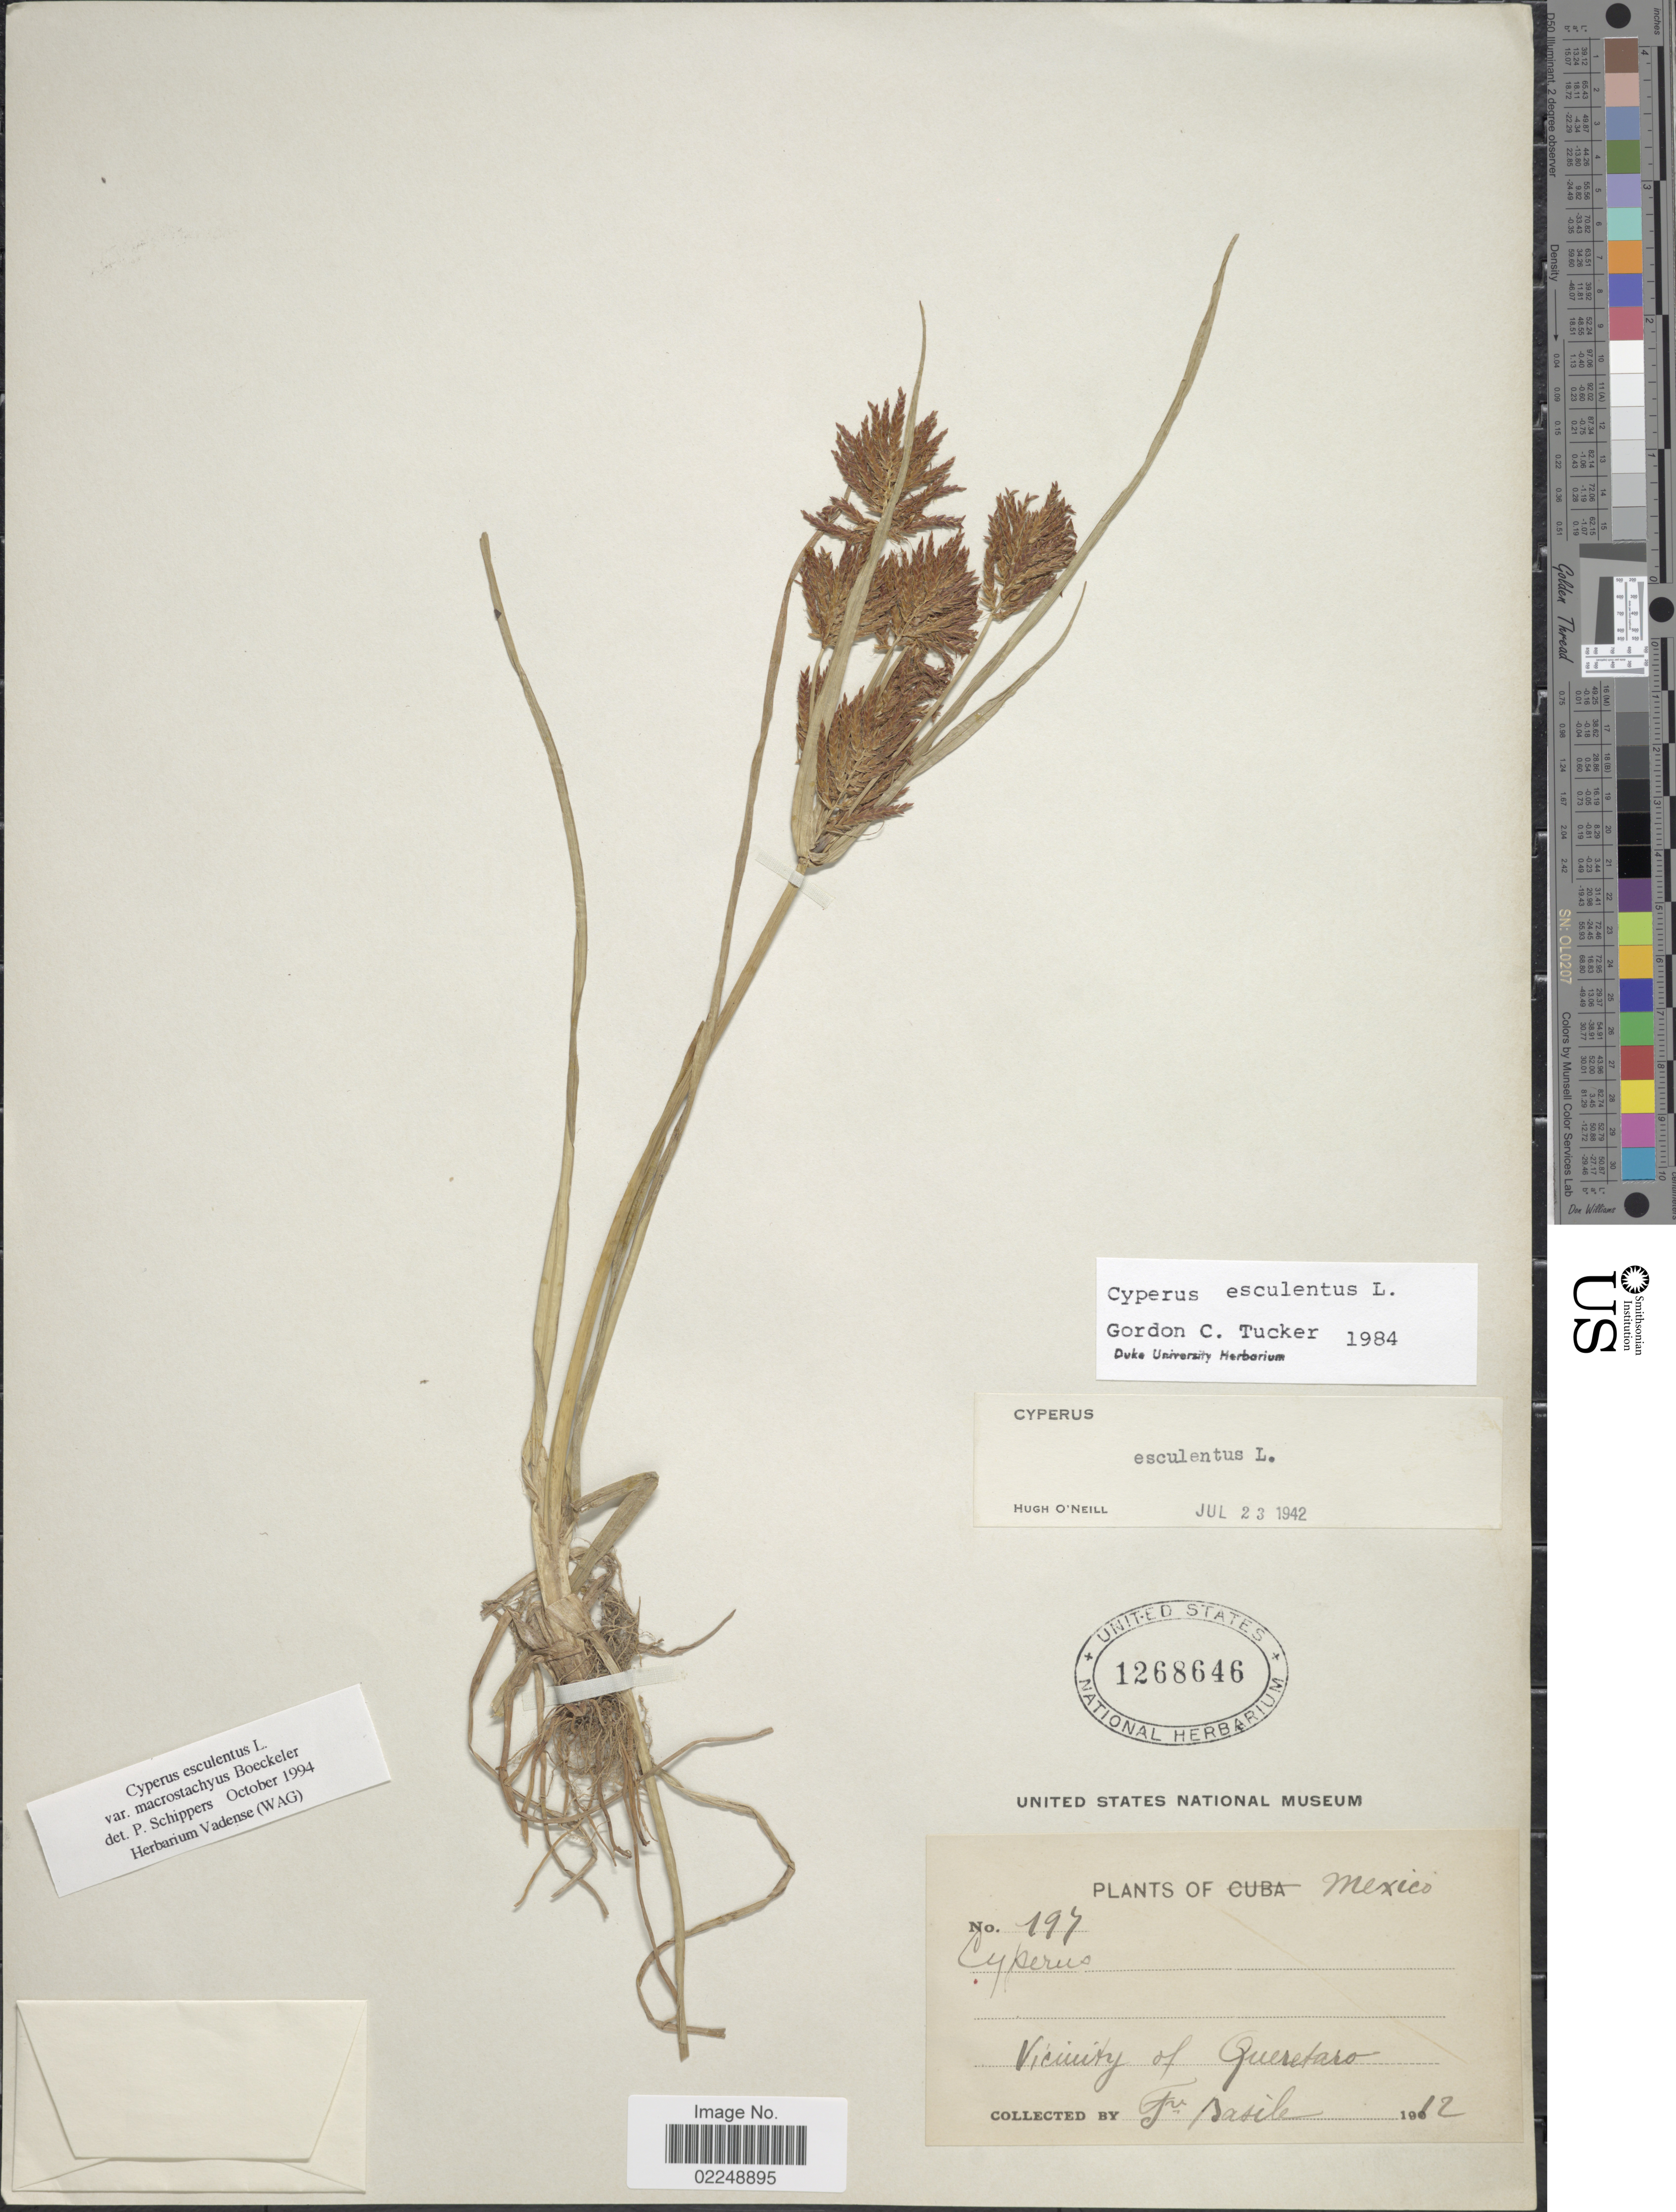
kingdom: Plantae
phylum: Tracheophyta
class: Liliopsida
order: Poales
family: Cyperaceae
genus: Cyperus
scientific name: Cyperus esculentus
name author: L.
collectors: Bro. Basile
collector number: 197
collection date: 1912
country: Mexico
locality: Vicinity of Queretaro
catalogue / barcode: US 1268646